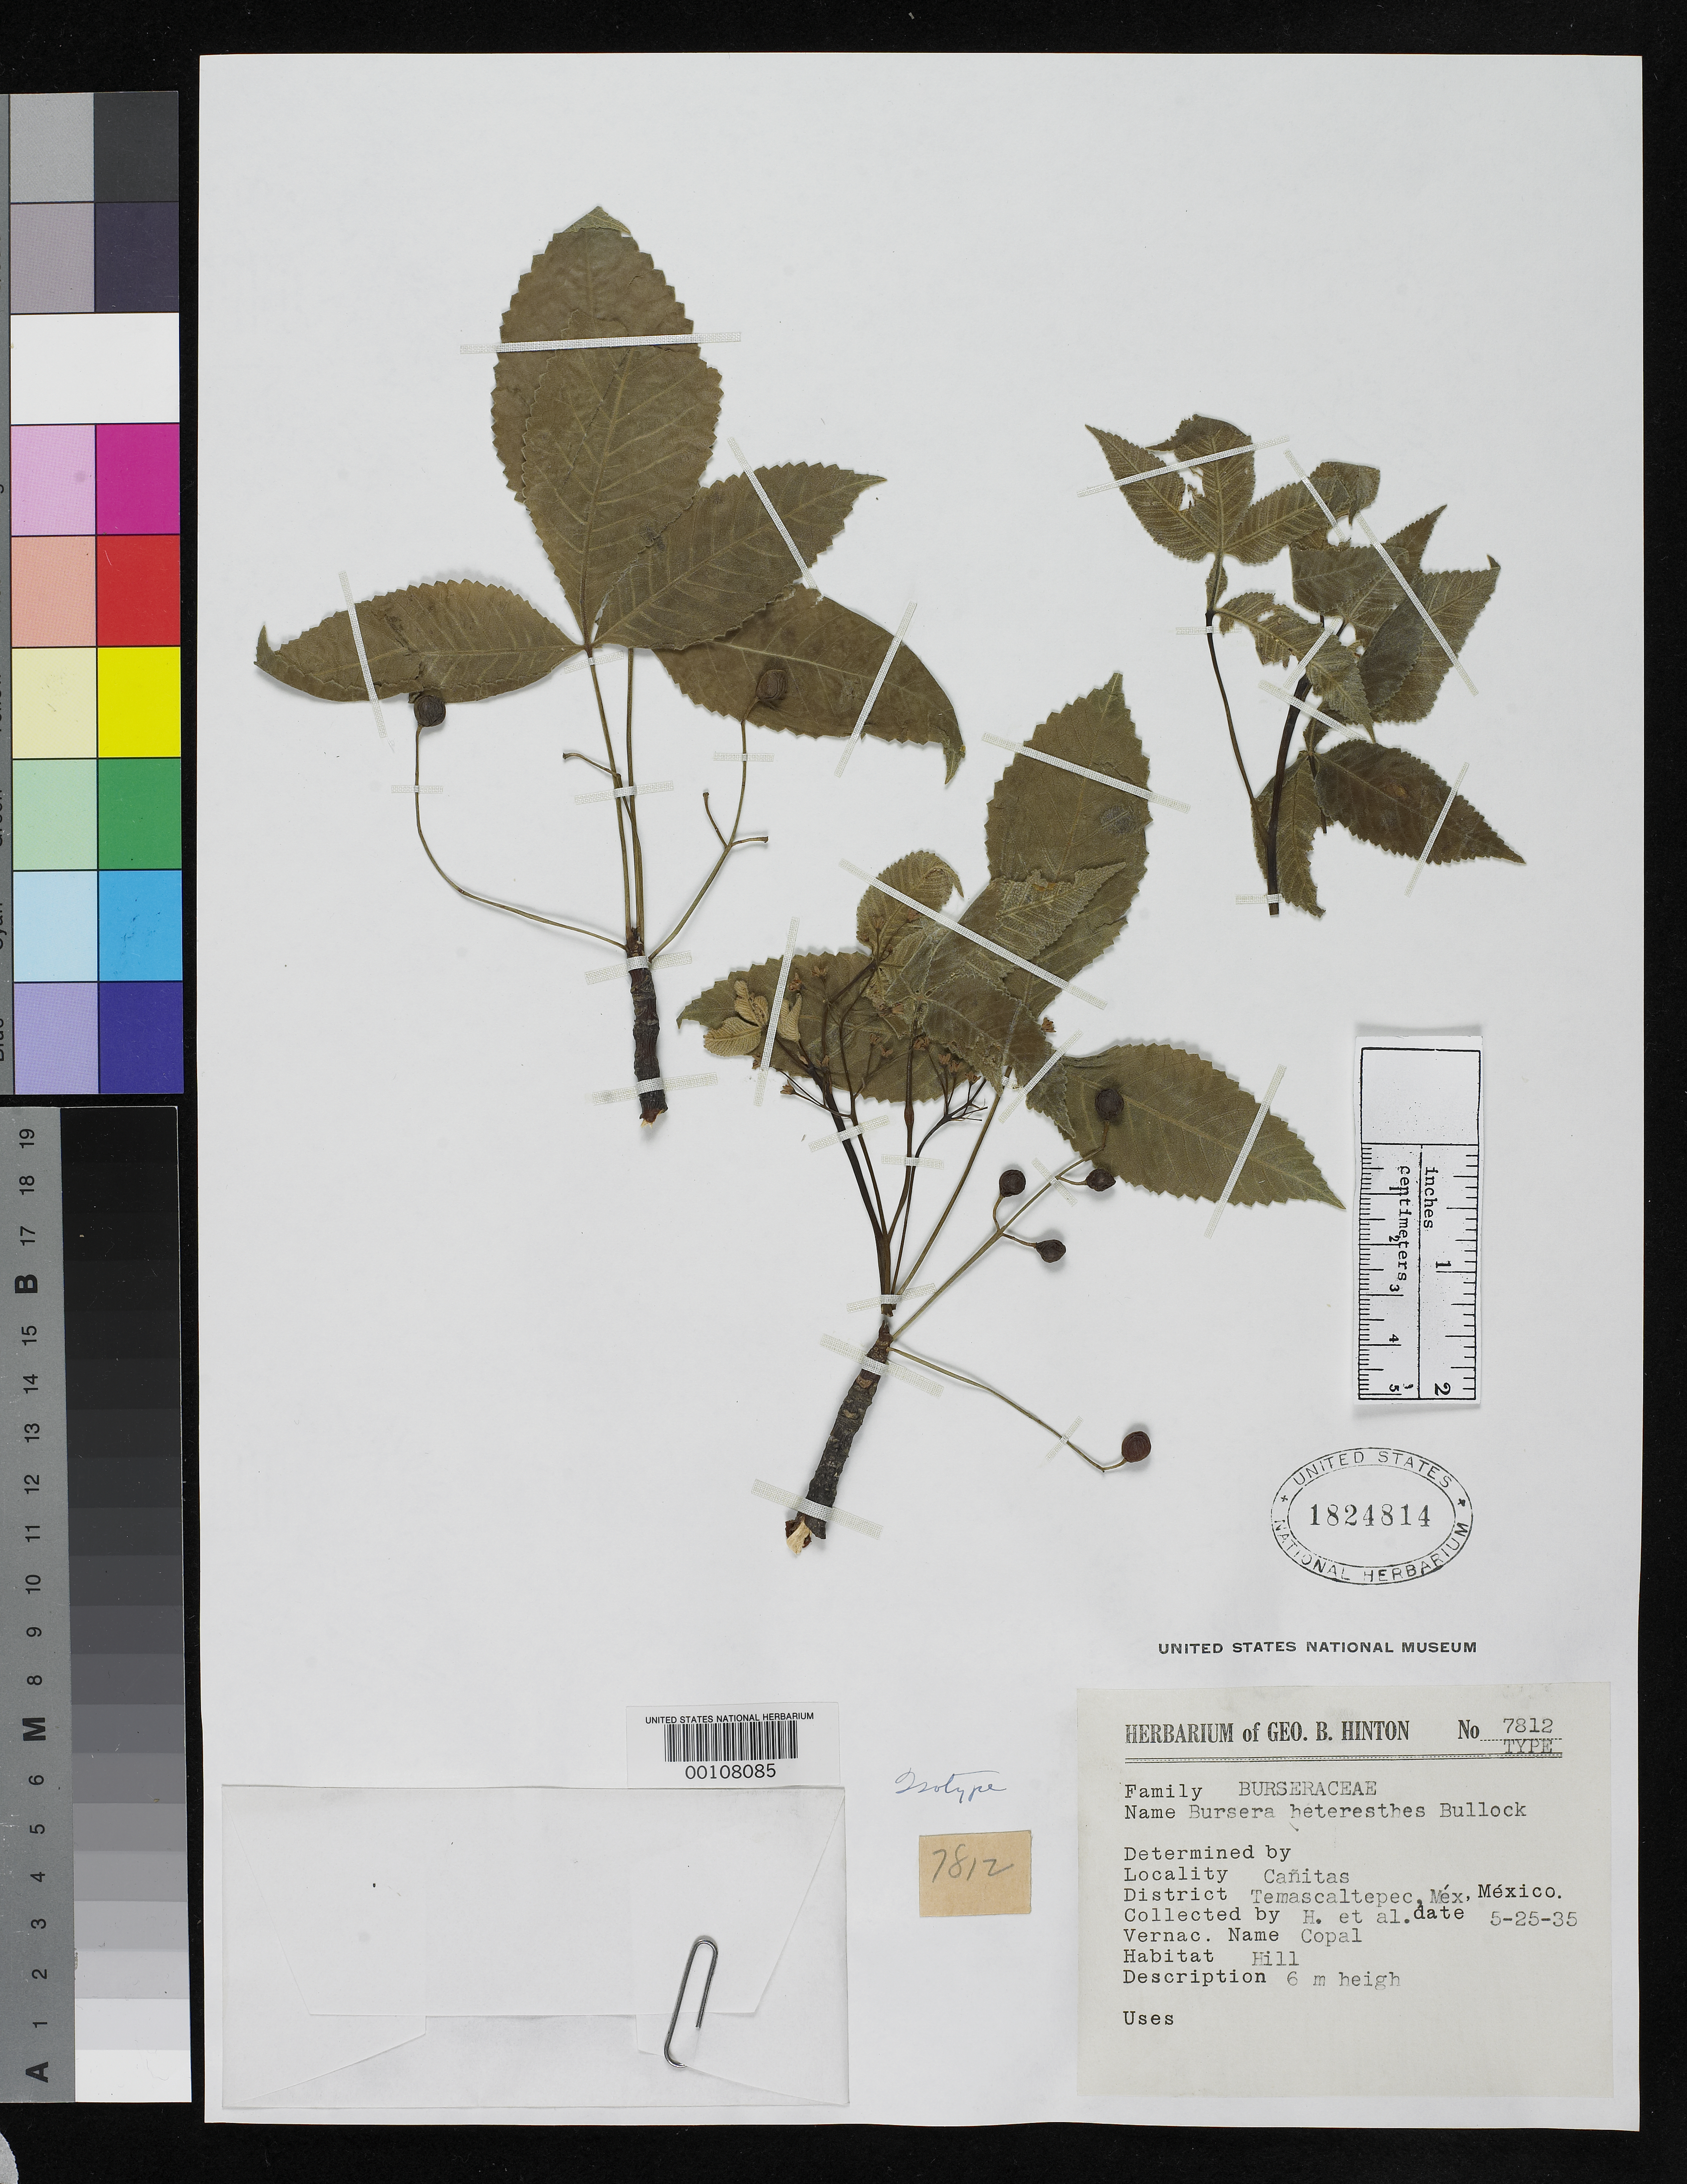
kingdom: Plantae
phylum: Tracheophyta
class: Magnoliopsida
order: Sapindales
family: Burseraceae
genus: Bursera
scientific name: Bursera heteresthes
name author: Bullock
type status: Isotype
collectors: G. B. Hinton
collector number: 7812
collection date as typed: May 1935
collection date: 1935-05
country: Mexico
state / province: México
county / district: Temascaltepec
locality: Canitas.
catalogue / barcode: US 1824812